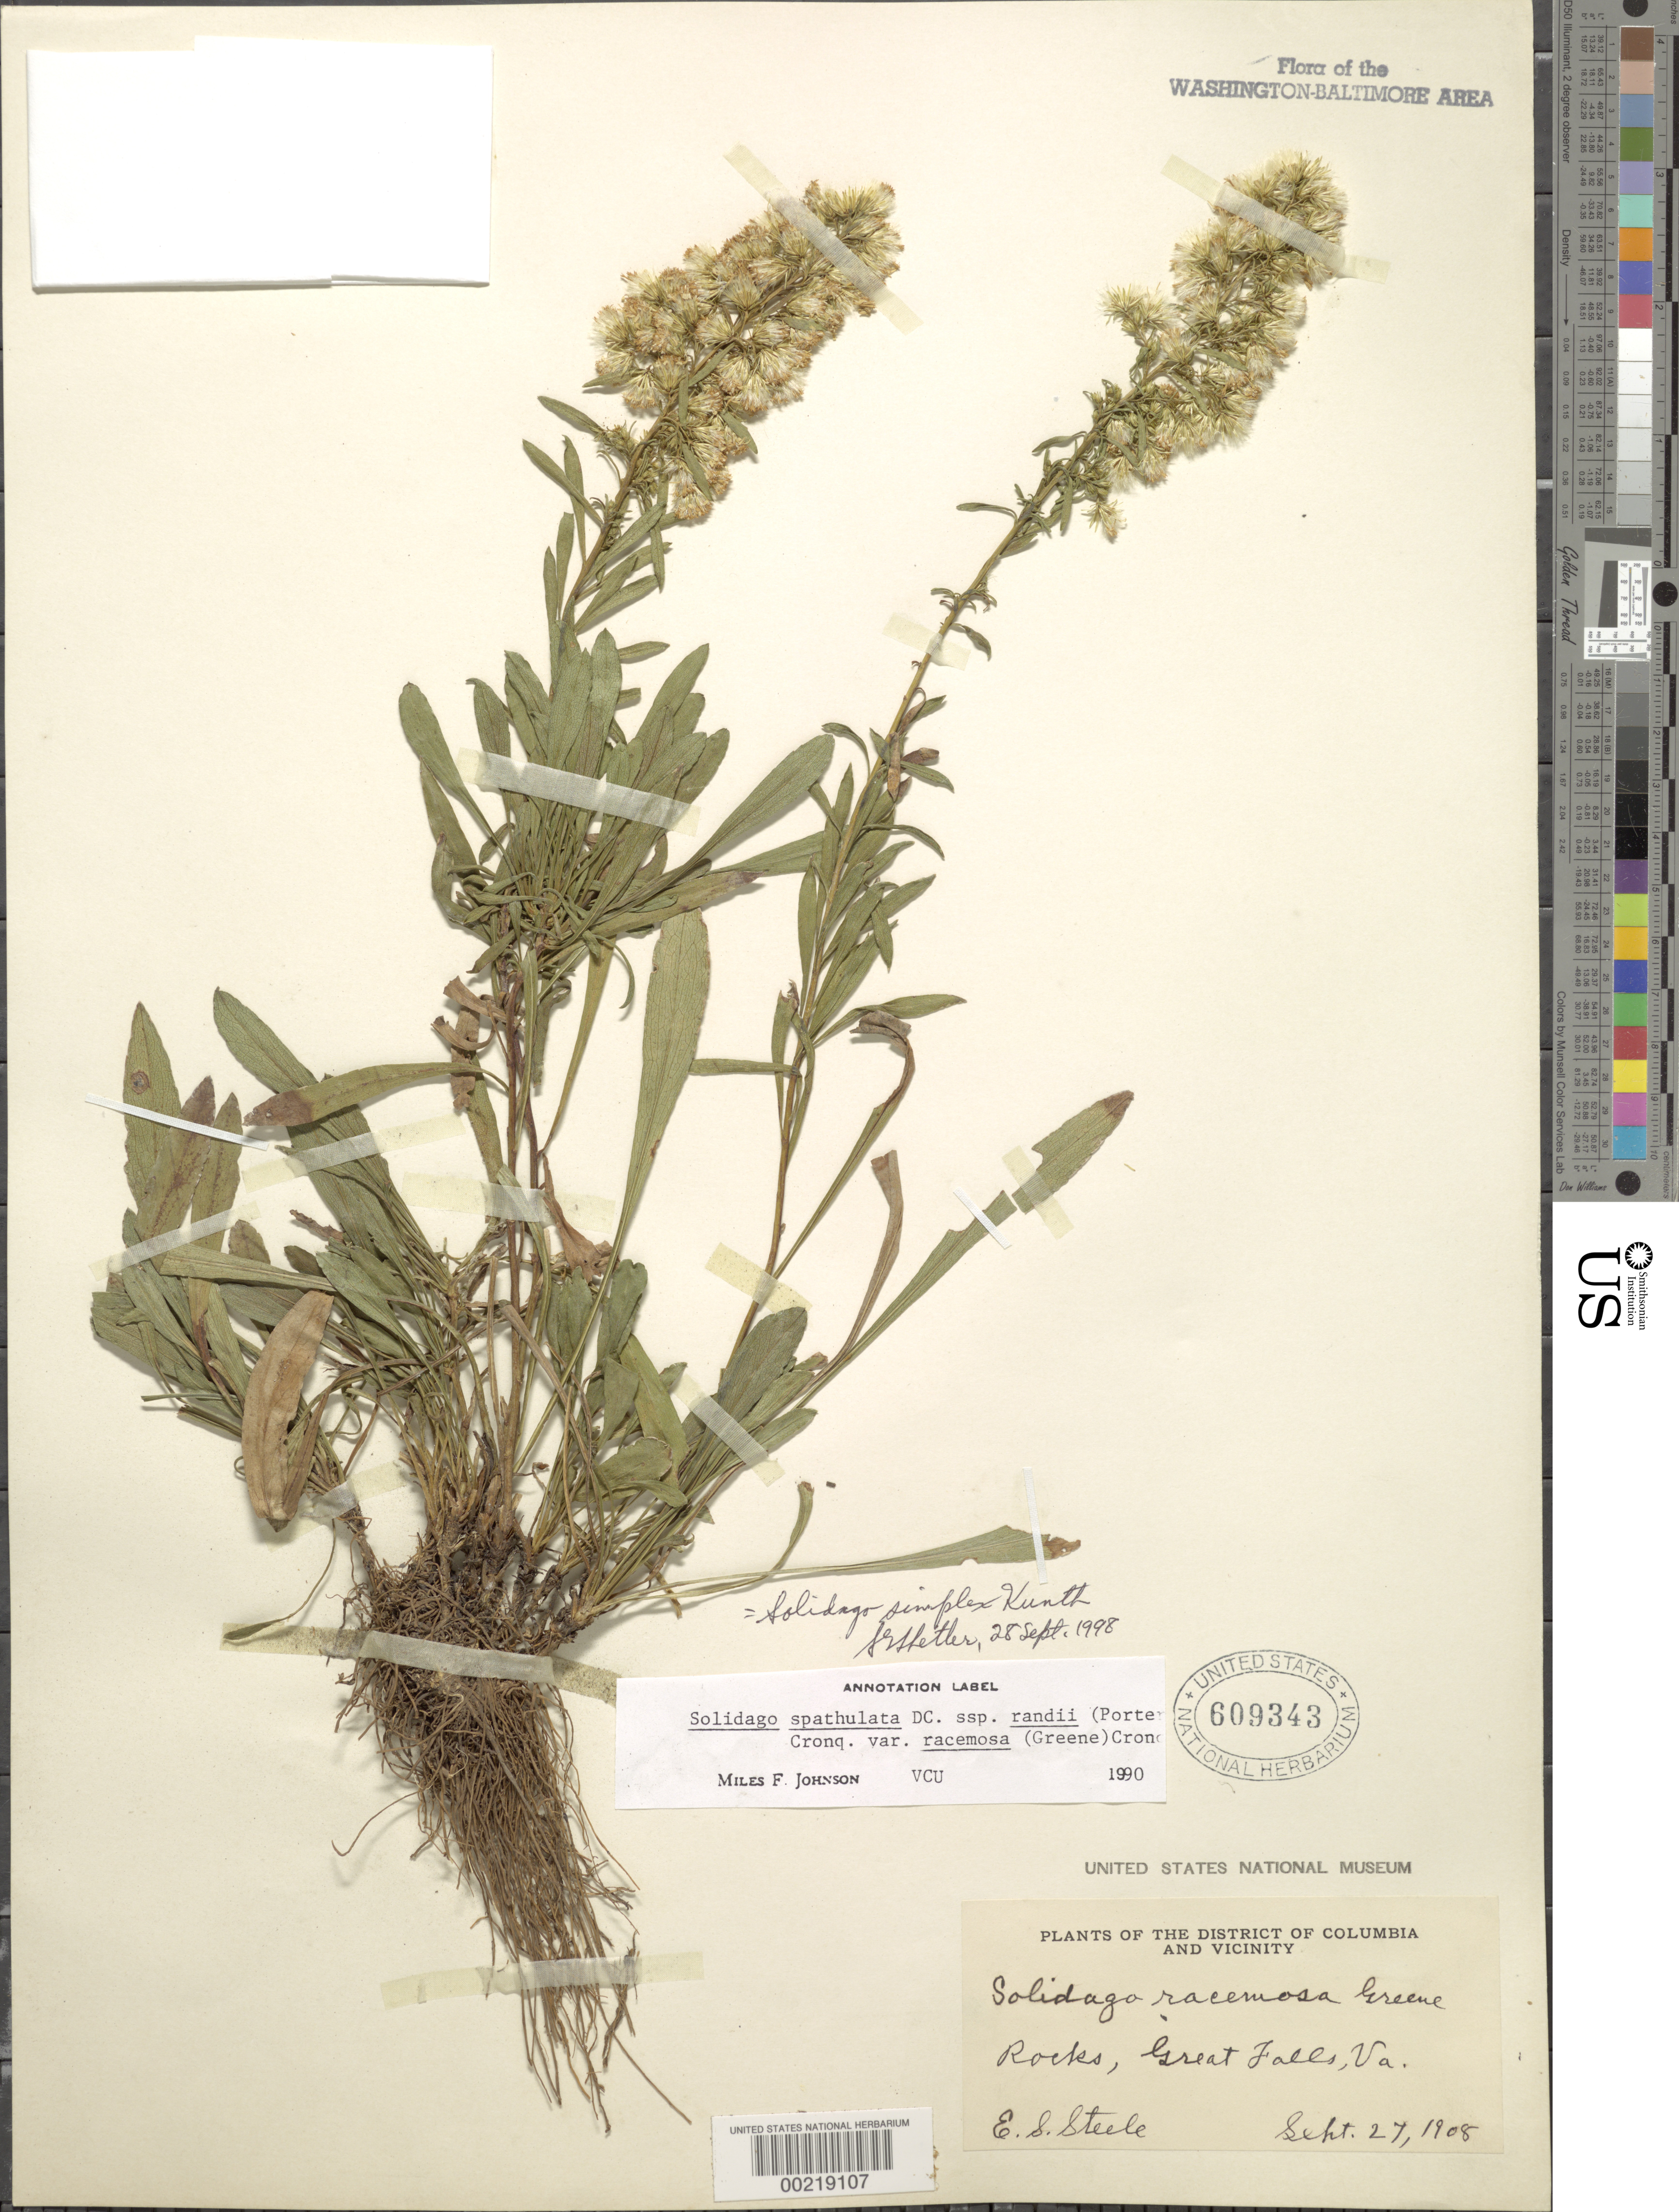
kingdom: Plantae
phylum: Tracheophyta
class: Magnoliopsida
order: Asterales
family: Asteraceae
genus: Solidago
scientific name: Solidago simplex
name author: Kunth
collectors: E. Steele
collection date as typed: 27 Sep 1908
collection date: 1908-09-27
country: United States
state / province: Virginia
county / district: Fairfax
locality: Great Falls C. & O. Canal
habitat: Rocks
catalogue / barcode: US 609343